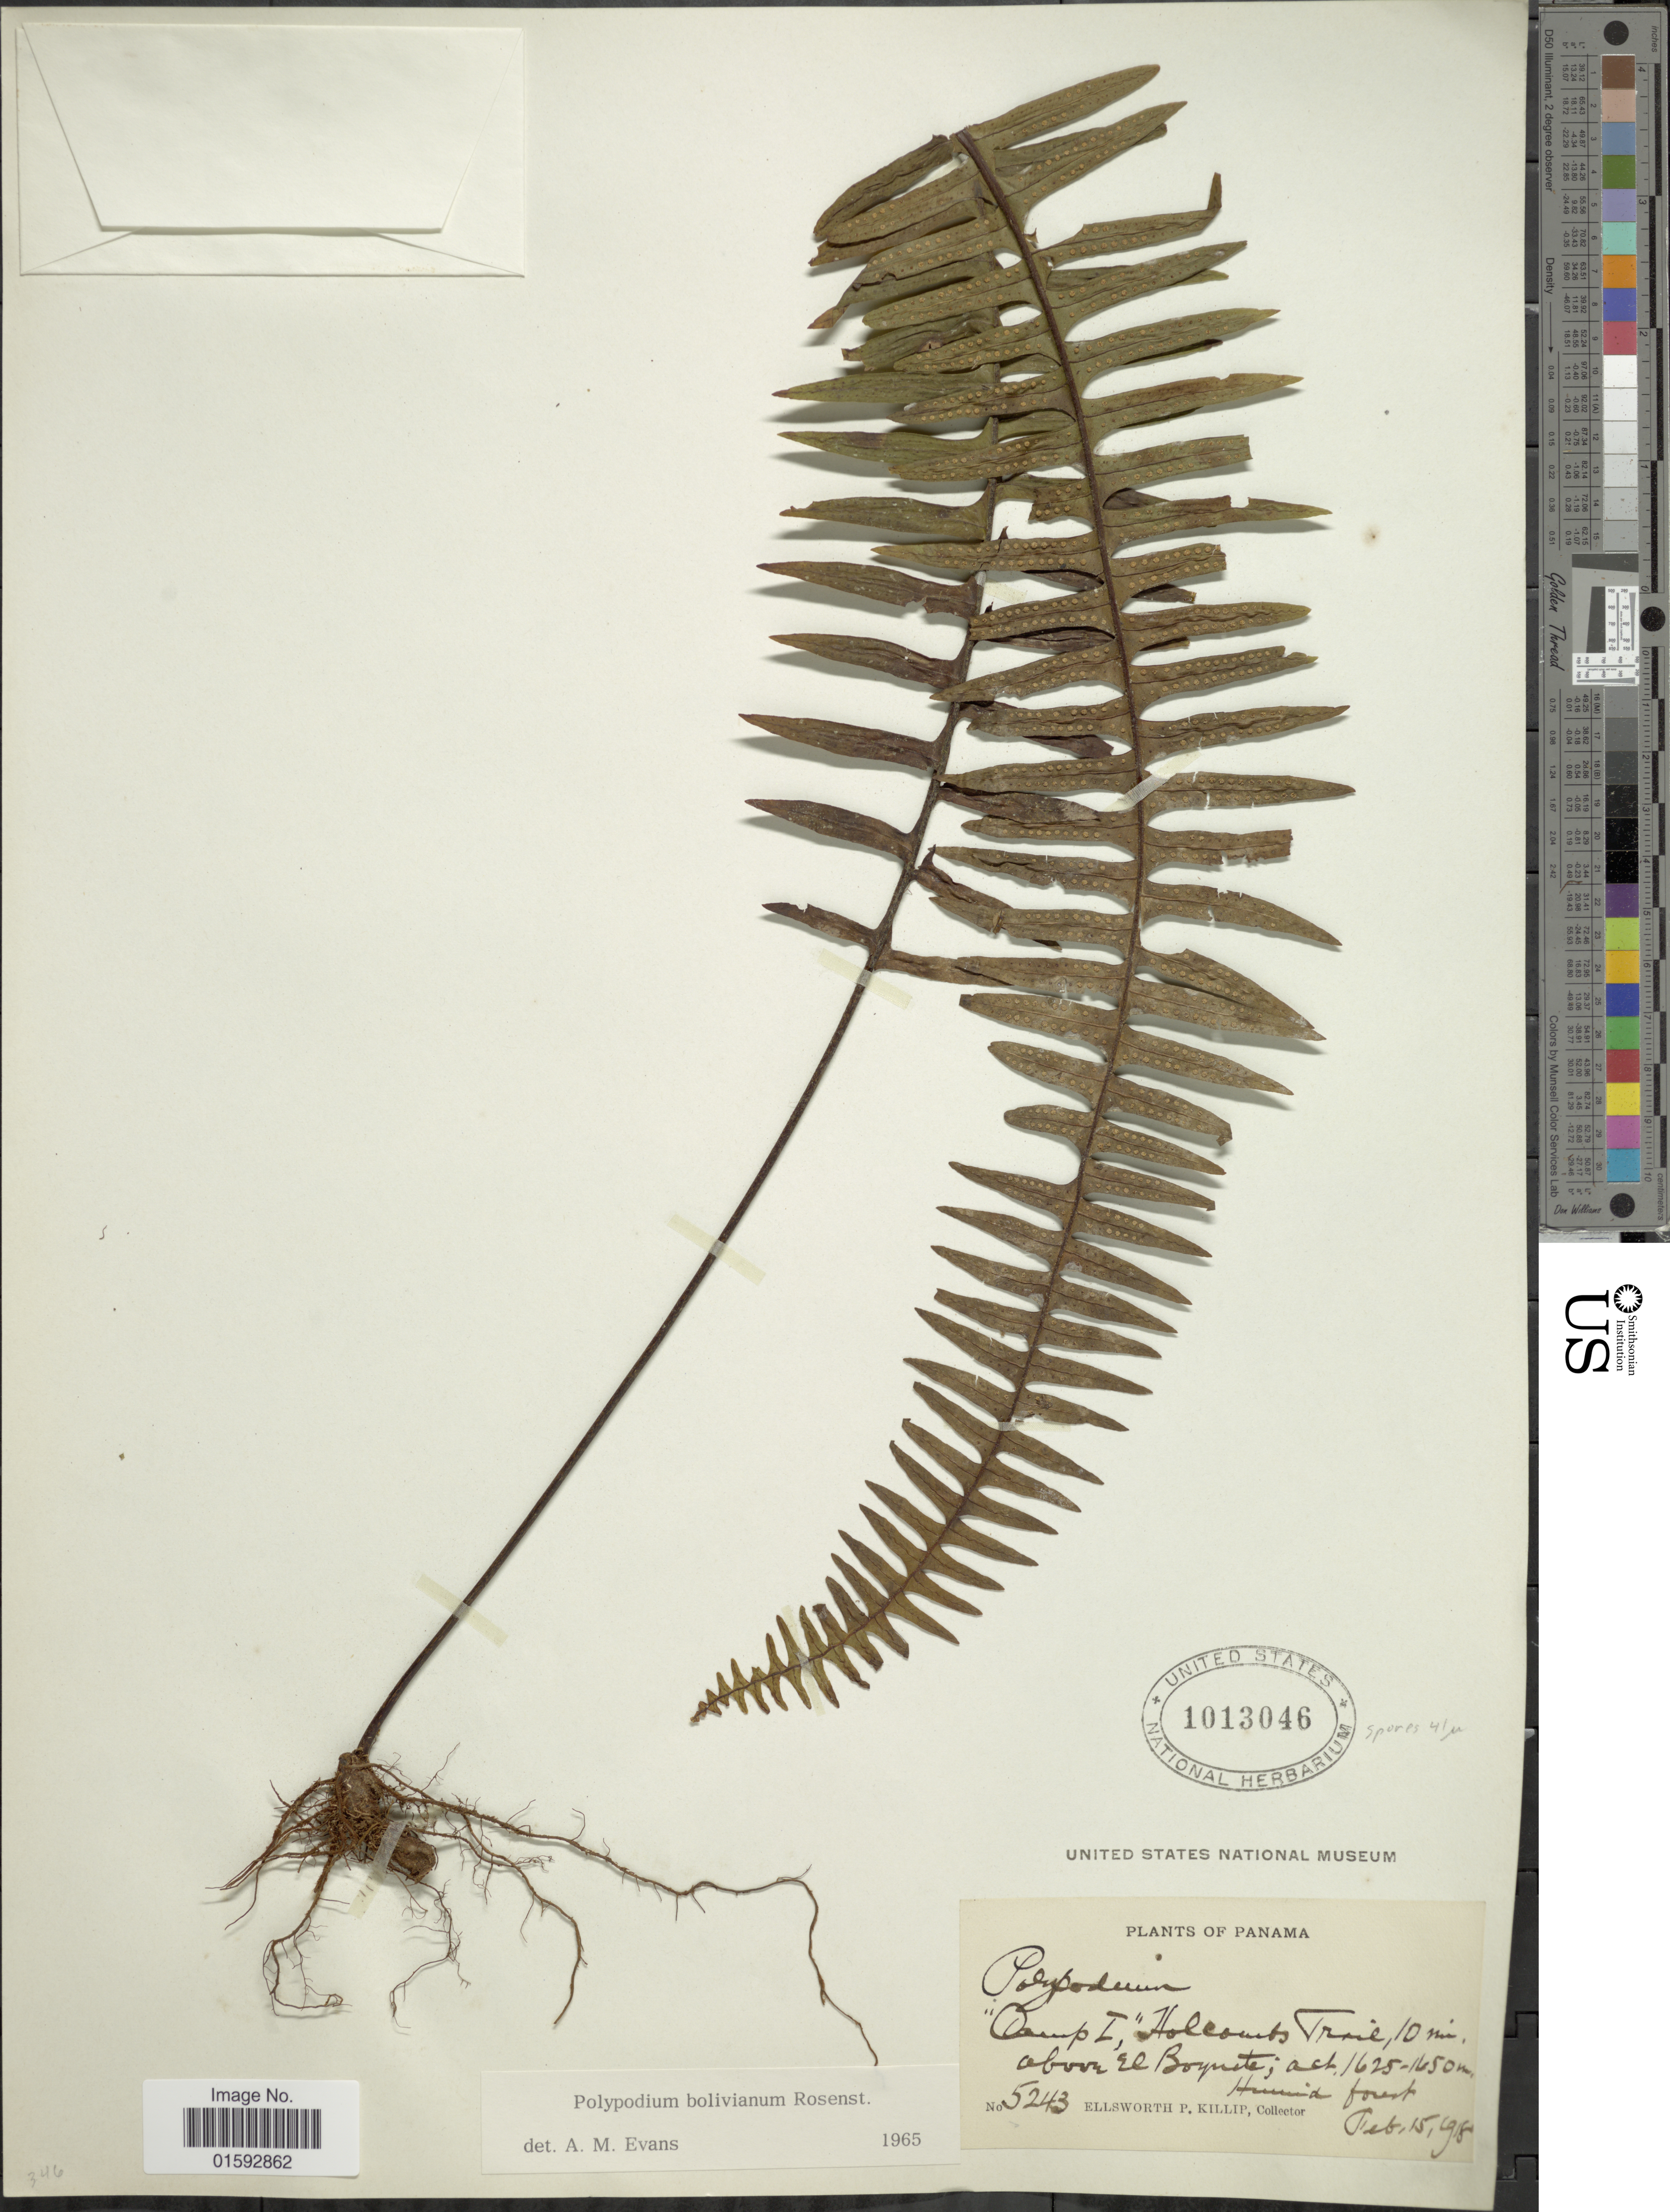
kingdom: Plantae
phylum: Tracheophyta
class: Polypodiopsida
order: Polypodiales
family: Polypodiaceae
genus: Pecluma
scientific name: Pecluma divaricata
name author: (E. Fourn.) Mickel & Beitel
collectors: E. P. Killip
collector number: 5243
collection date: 1918-02-15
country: Panama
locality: Camp I,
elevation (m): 1625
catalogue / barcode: US 1013046